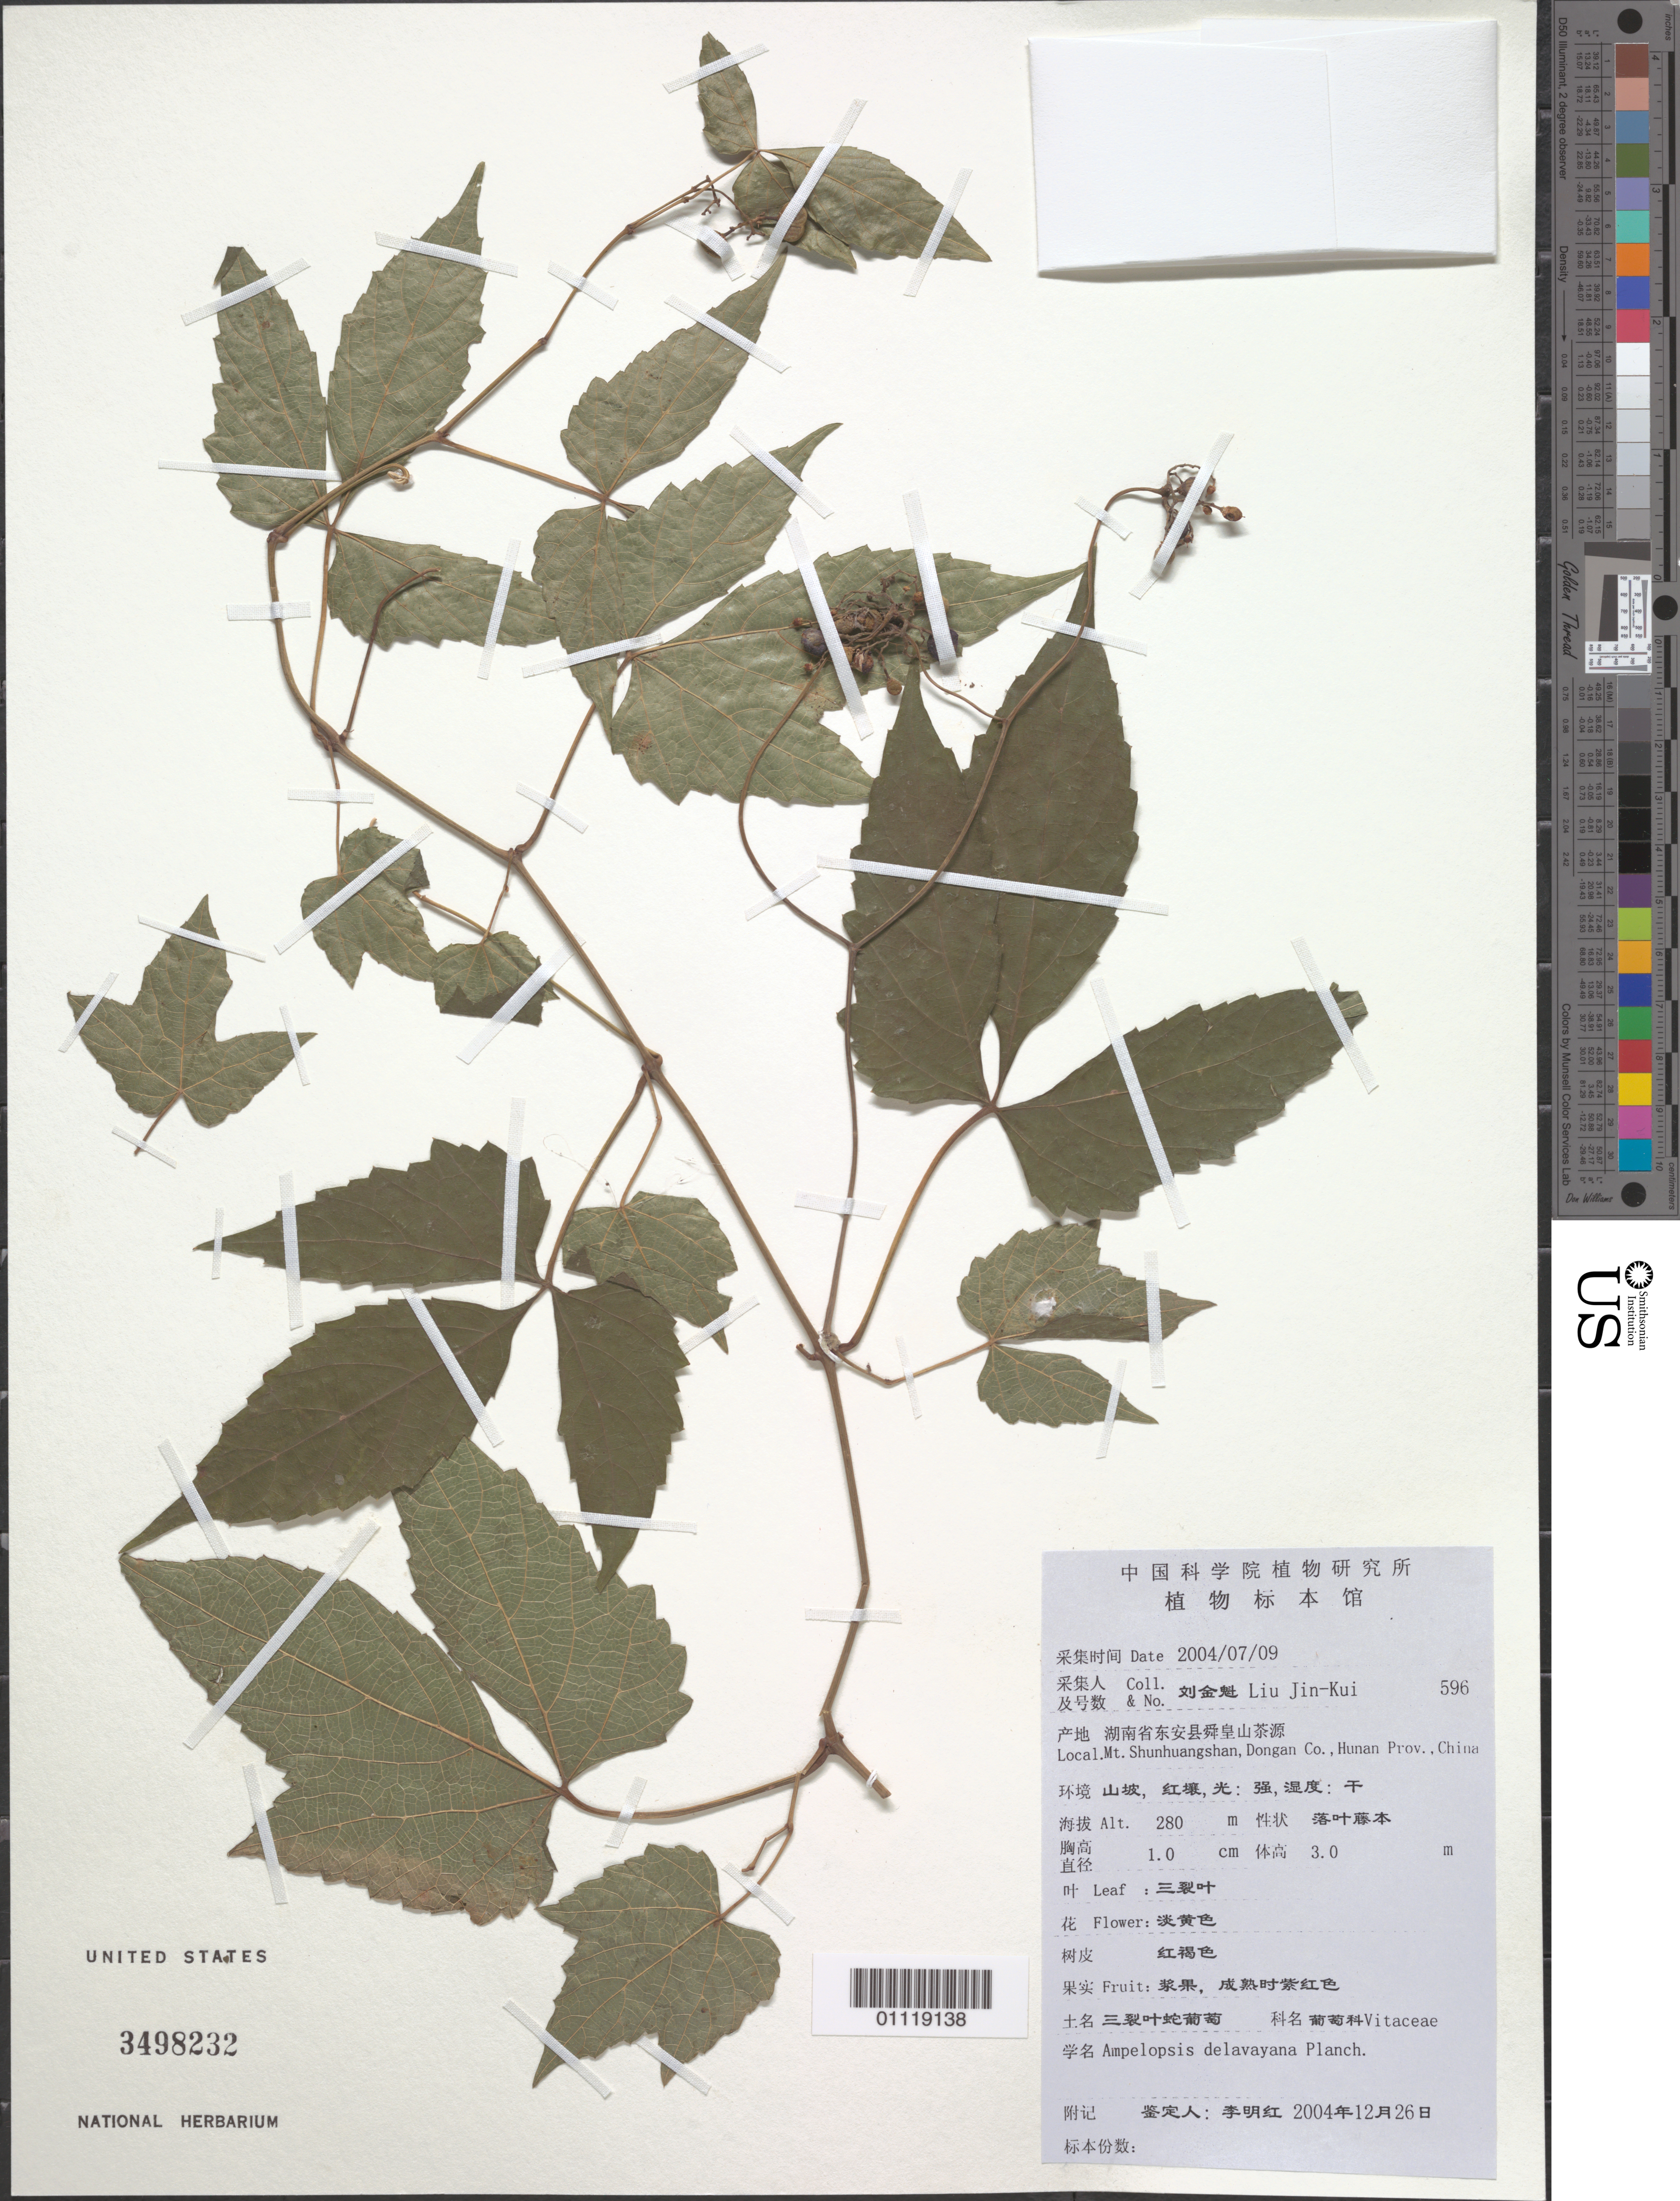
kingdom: Plantae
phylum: Tracheophyta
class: Magnoliopsida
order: Vitales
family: Vitaceae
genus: Ampelopsis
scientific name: Ampelopsis delavayana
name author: Planch.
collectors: Liu Jin-Kui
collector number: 596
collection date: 2004-07-09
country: China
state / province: Hunan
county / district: Dongan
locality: Mt Shunhuangshan.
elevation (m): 280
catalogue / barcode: US 3498232